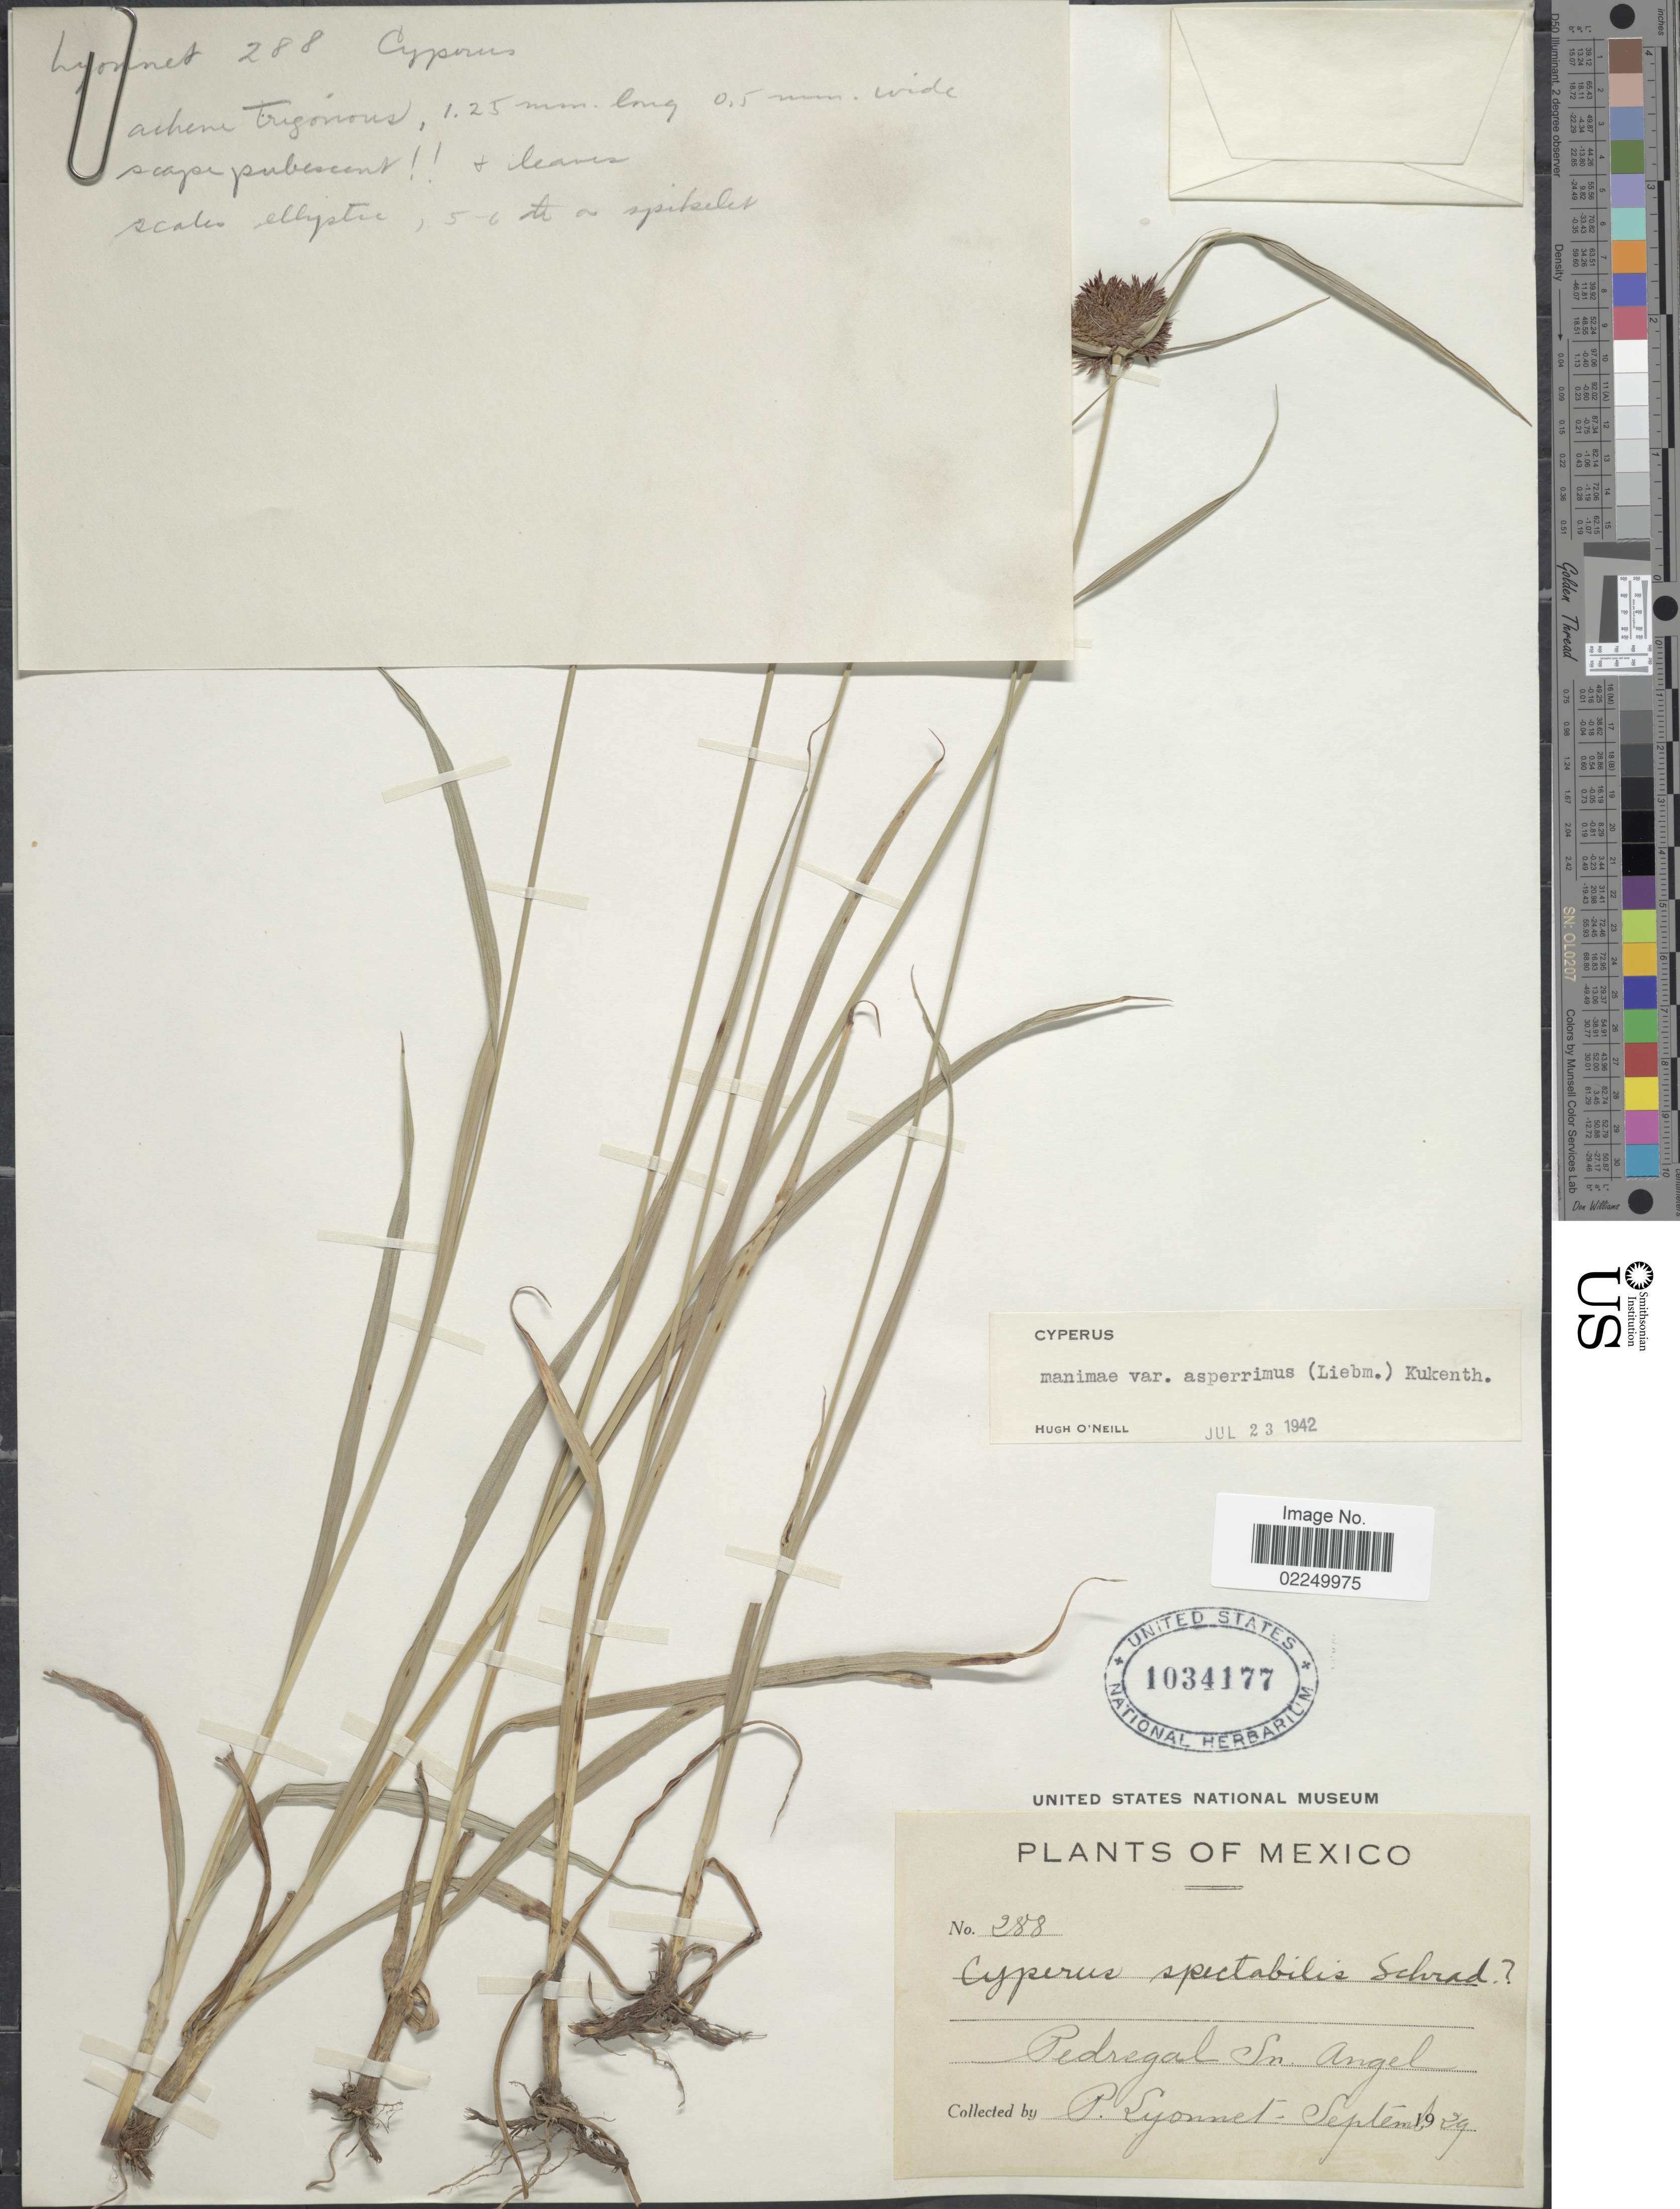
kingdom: Plantae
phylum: Tracheophyta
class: Liliopsida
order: Poales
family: Cyperaceae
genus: Cyperus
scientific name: Cyperus manimae var. asperrimus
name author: (Liebm.) Kük.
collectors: E. Lyonnet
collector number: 288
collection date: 1929-09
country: Mexico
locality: Pedregal Sn. Angel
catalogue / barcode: US 1034177